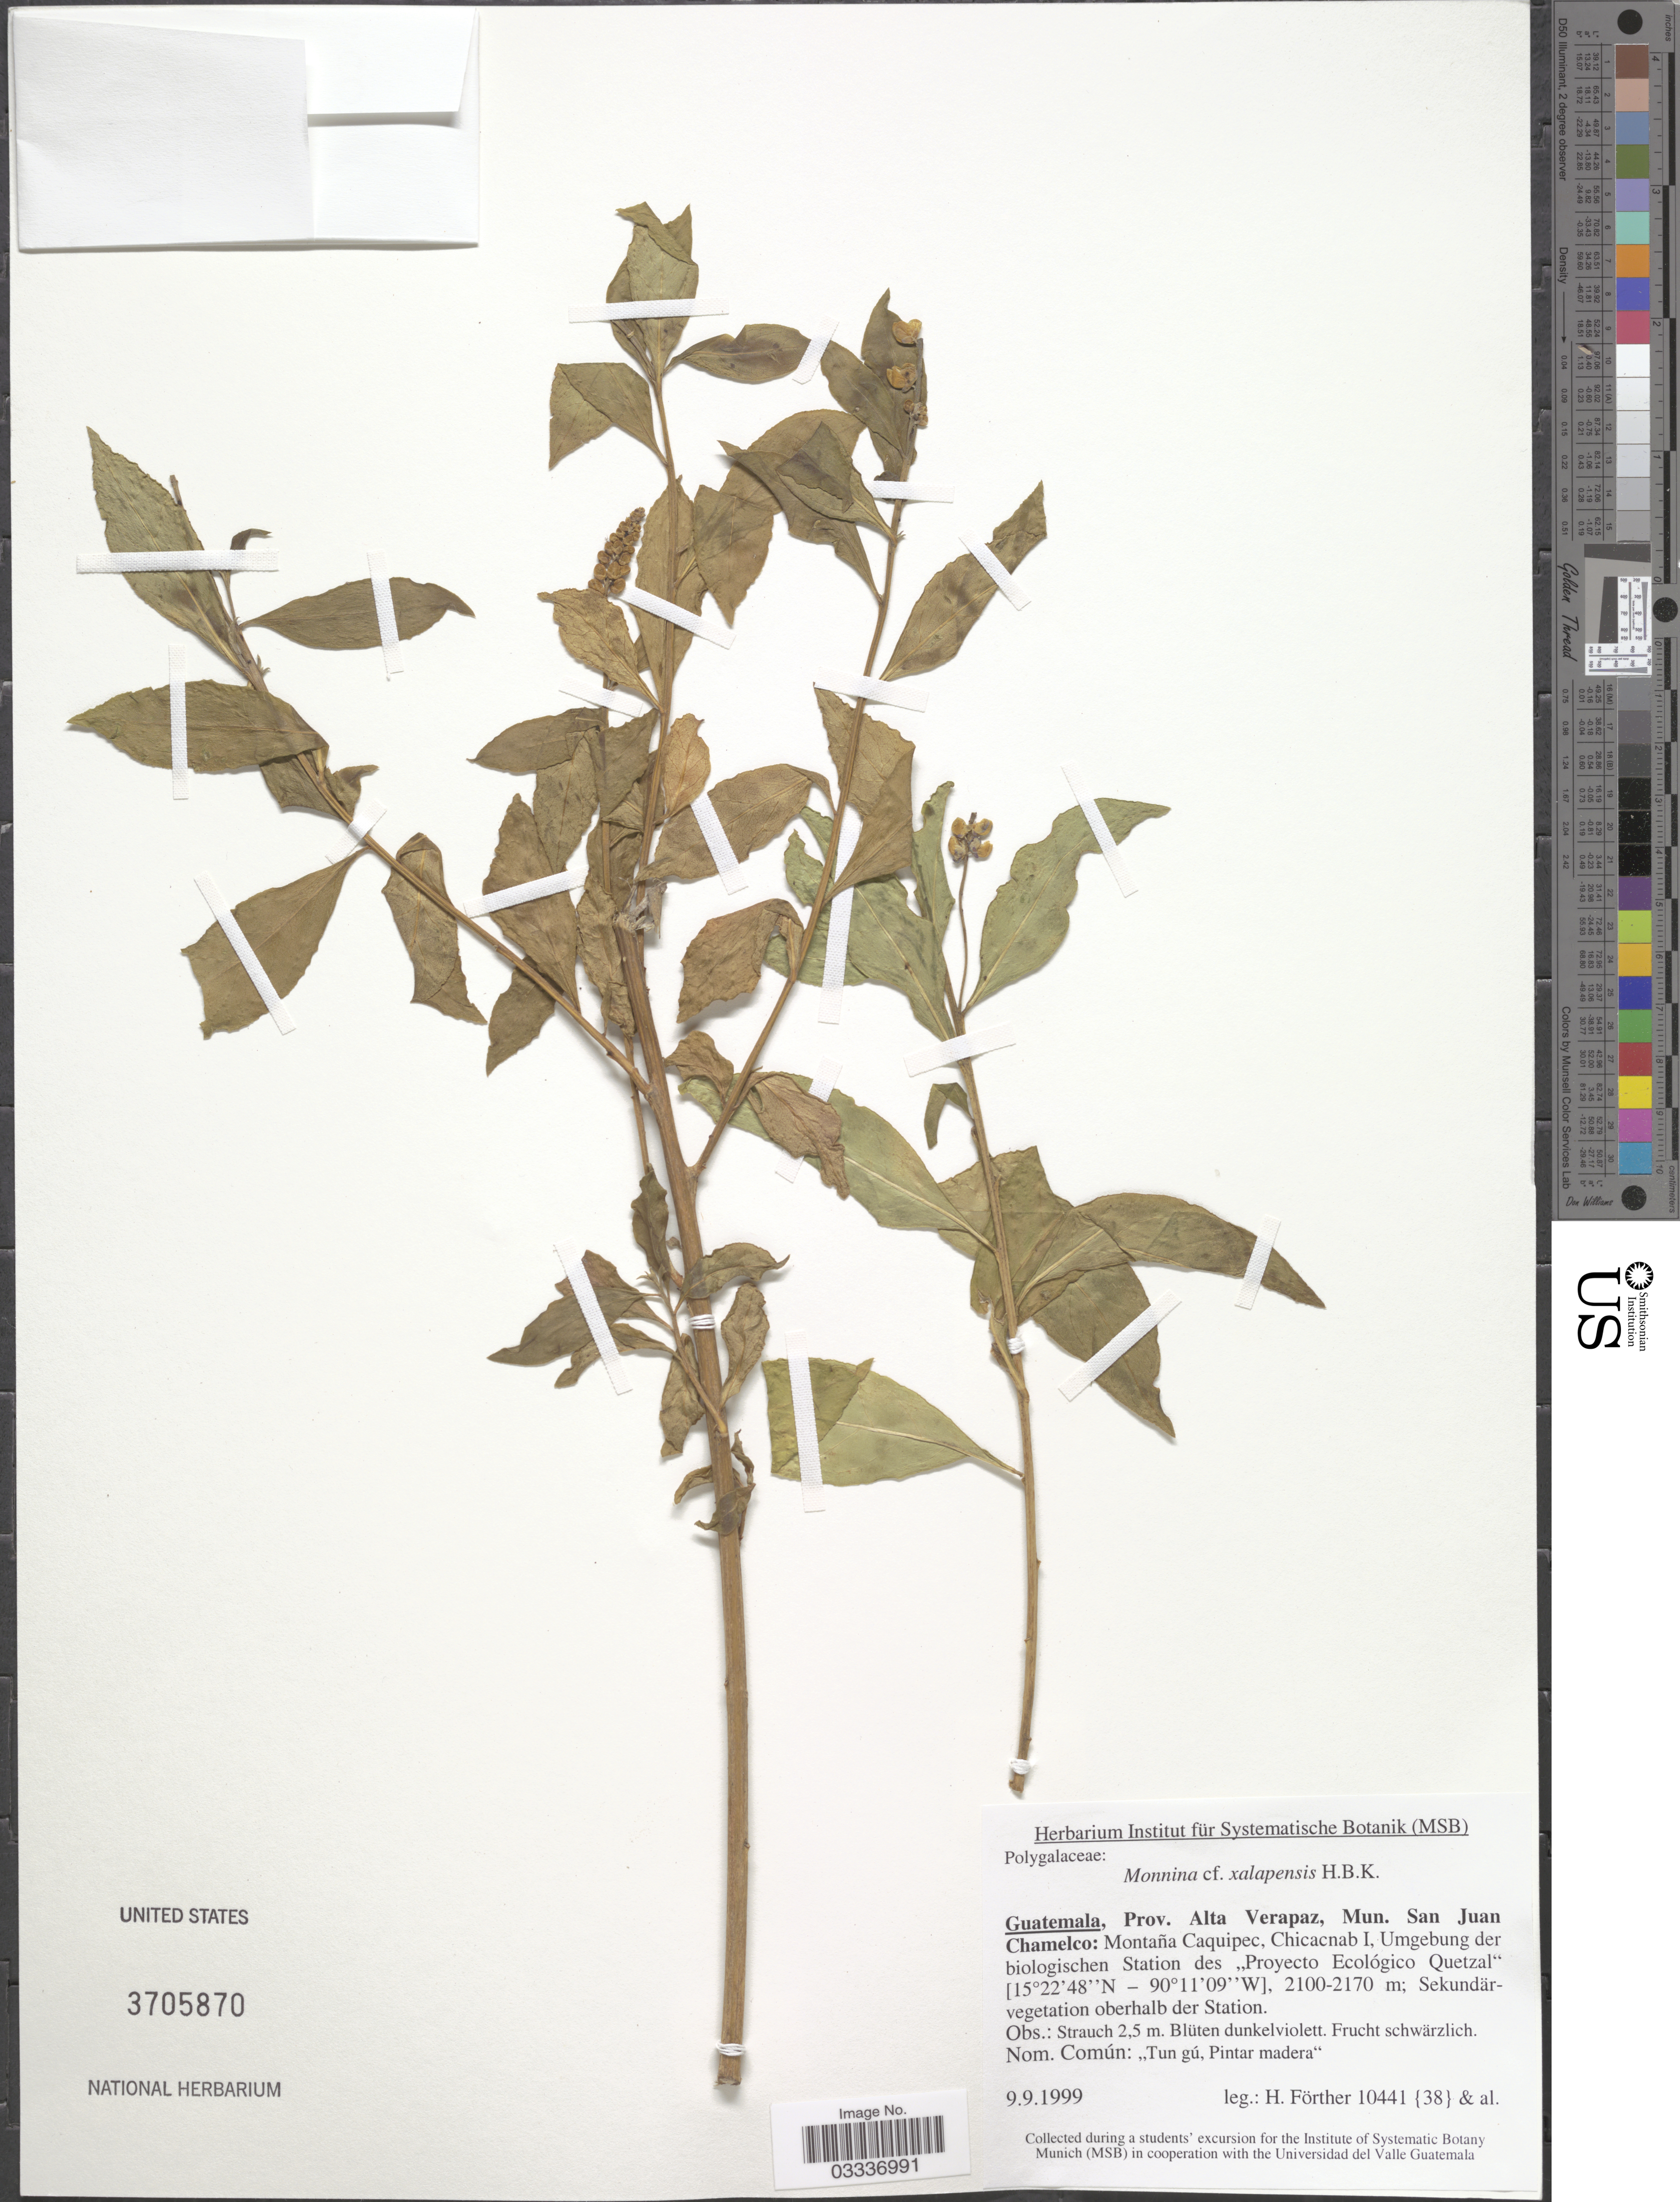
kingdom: Plantae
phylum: Tracheophyta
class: Magnoliopsida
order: Fabales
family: Polygalaceae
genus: Monnina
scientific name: Monnina xalapensis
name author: Kunth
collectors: H. Förther & et al.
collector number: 10441 {38}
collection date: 1999-09-09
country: Guatemala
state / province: Alta Verapaz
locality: Mun. San Juan Chamelco: Montaña Caquipec, Chicacnab I, Umgebung der biologischen Station des "Proyecto Ecológico Quetzal".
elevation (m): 2100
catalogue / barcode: US 3705870